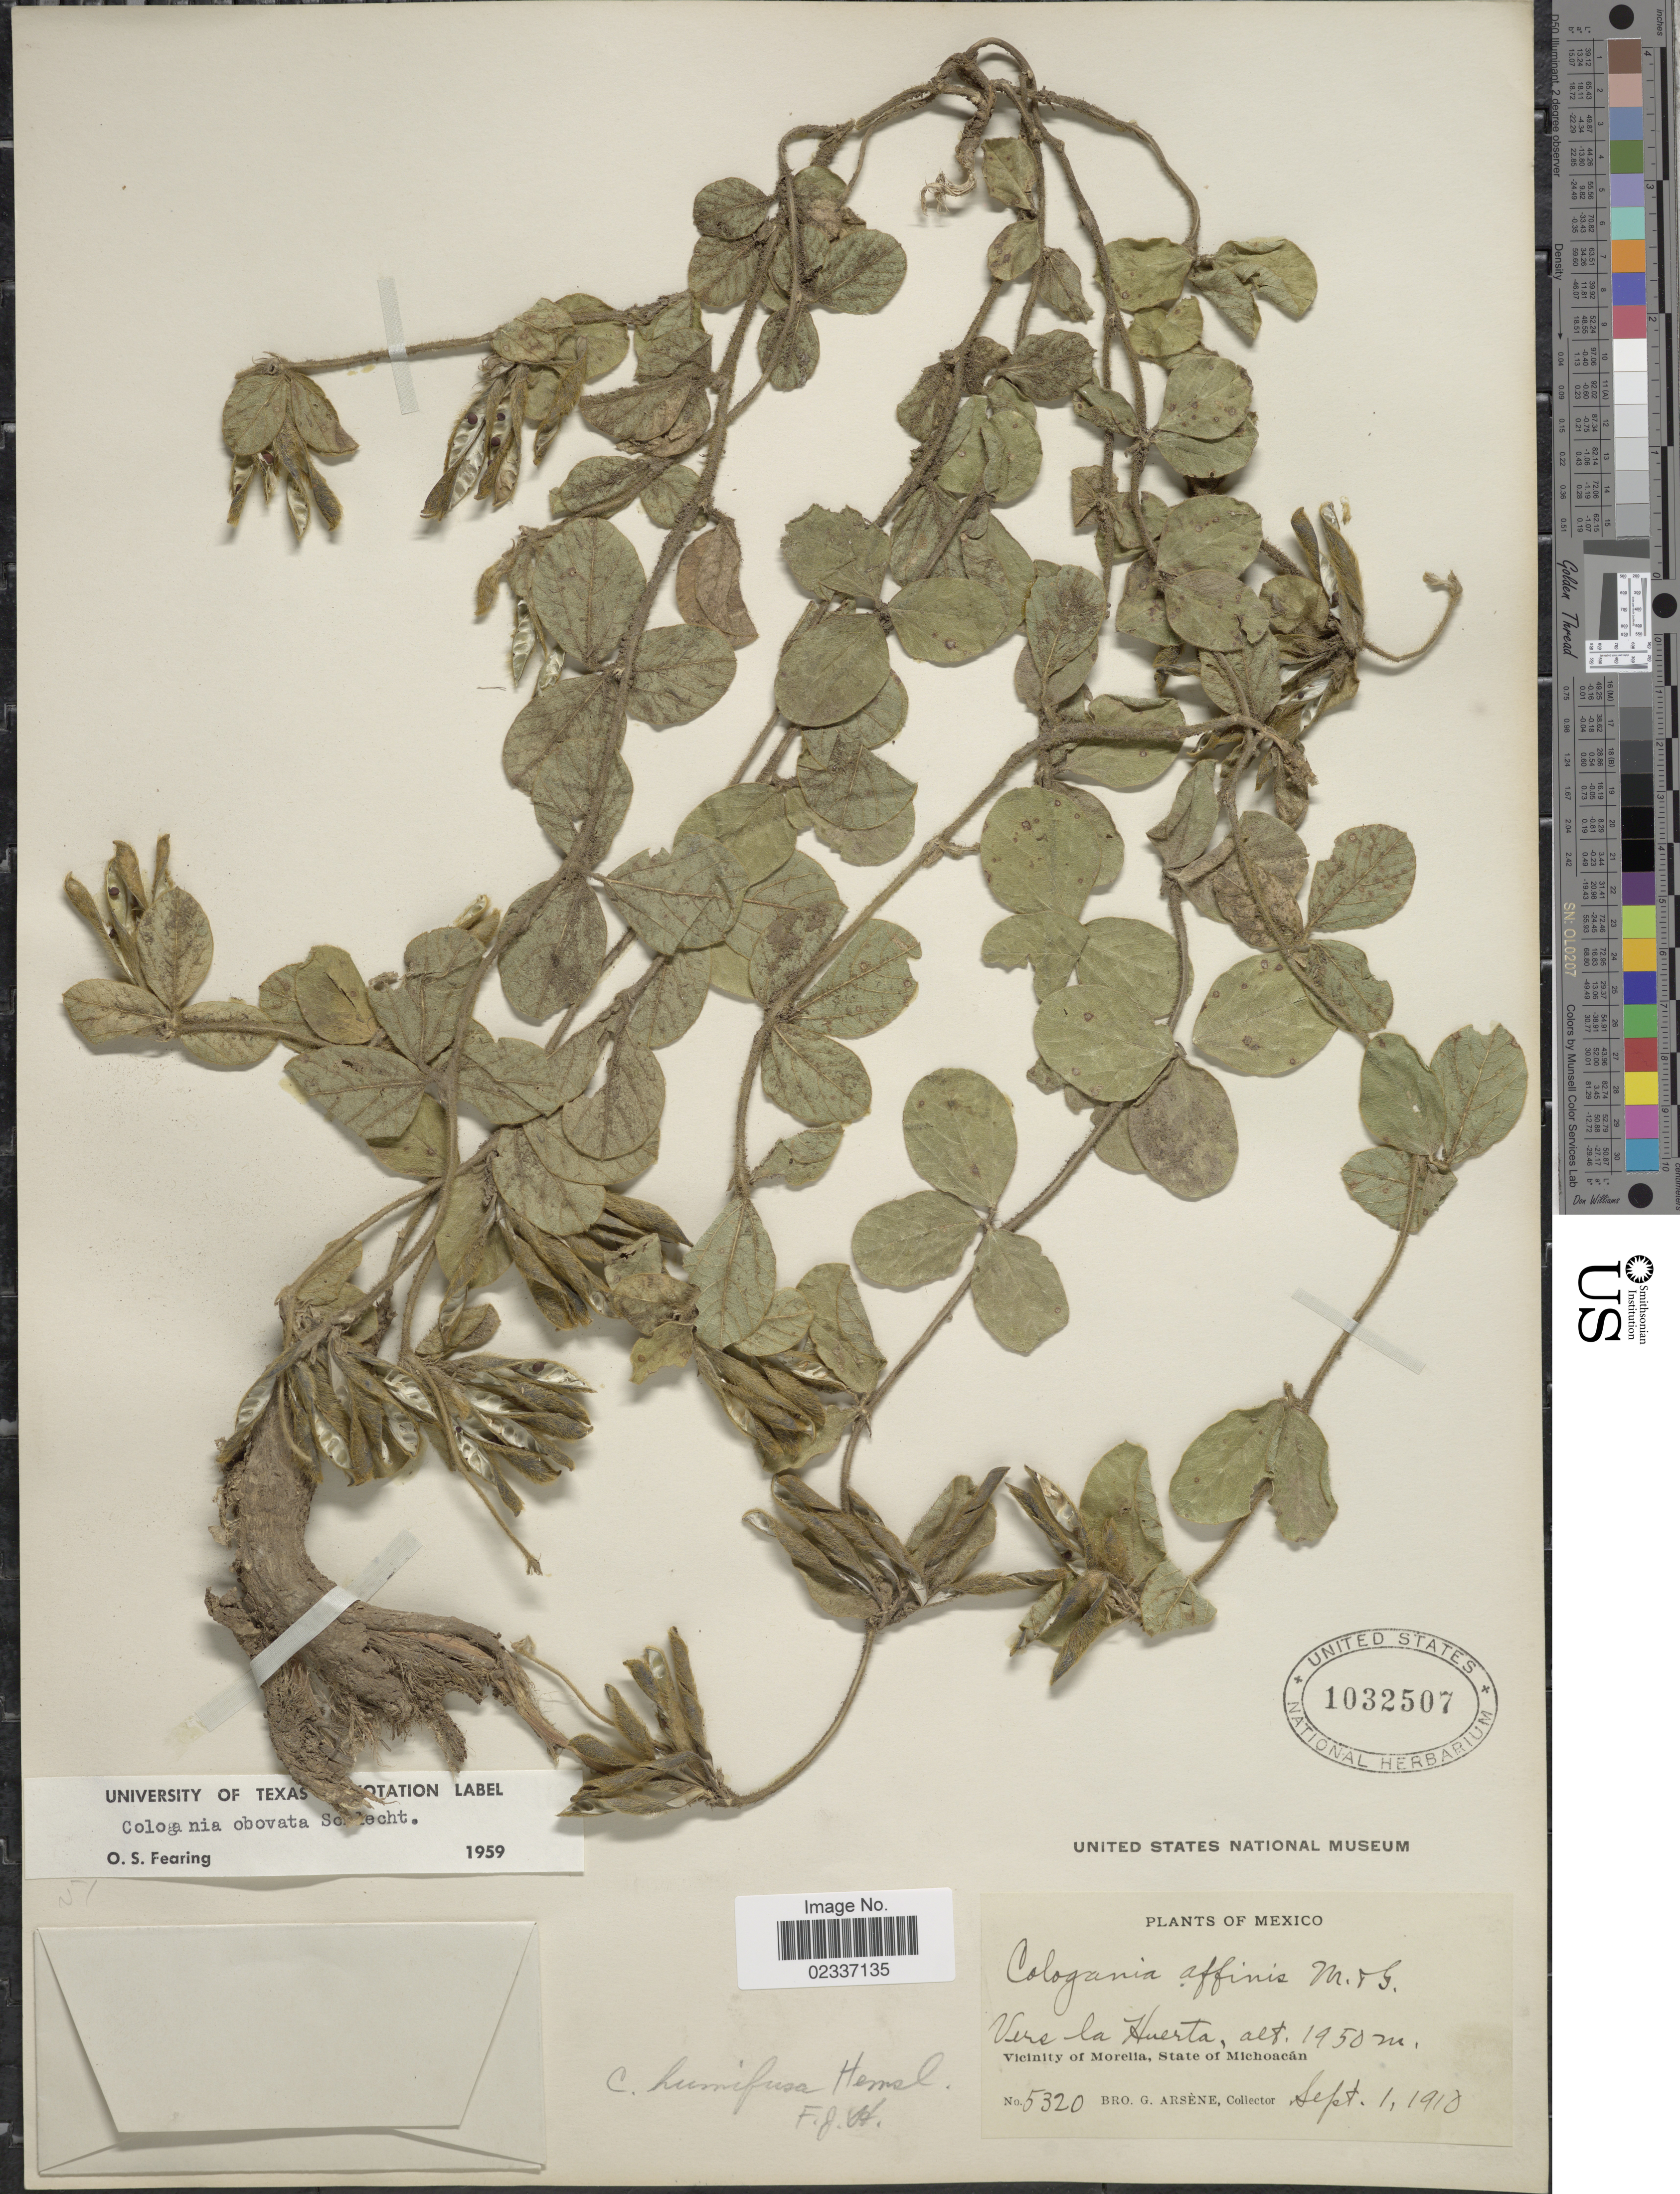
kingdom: Plantae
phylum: Tracheophyta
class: Magnoliopsida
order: Fabales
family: Fabaceae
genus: Cologania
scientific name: Cologania obovata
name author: Schltdl.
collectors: Bro. G. Arsène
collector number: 5320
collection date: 1910-09-01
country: Mexico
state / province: Michoacán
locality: Vers la Huerta, Vicinity of Morelia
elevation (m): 1950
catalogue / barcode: US 1032507